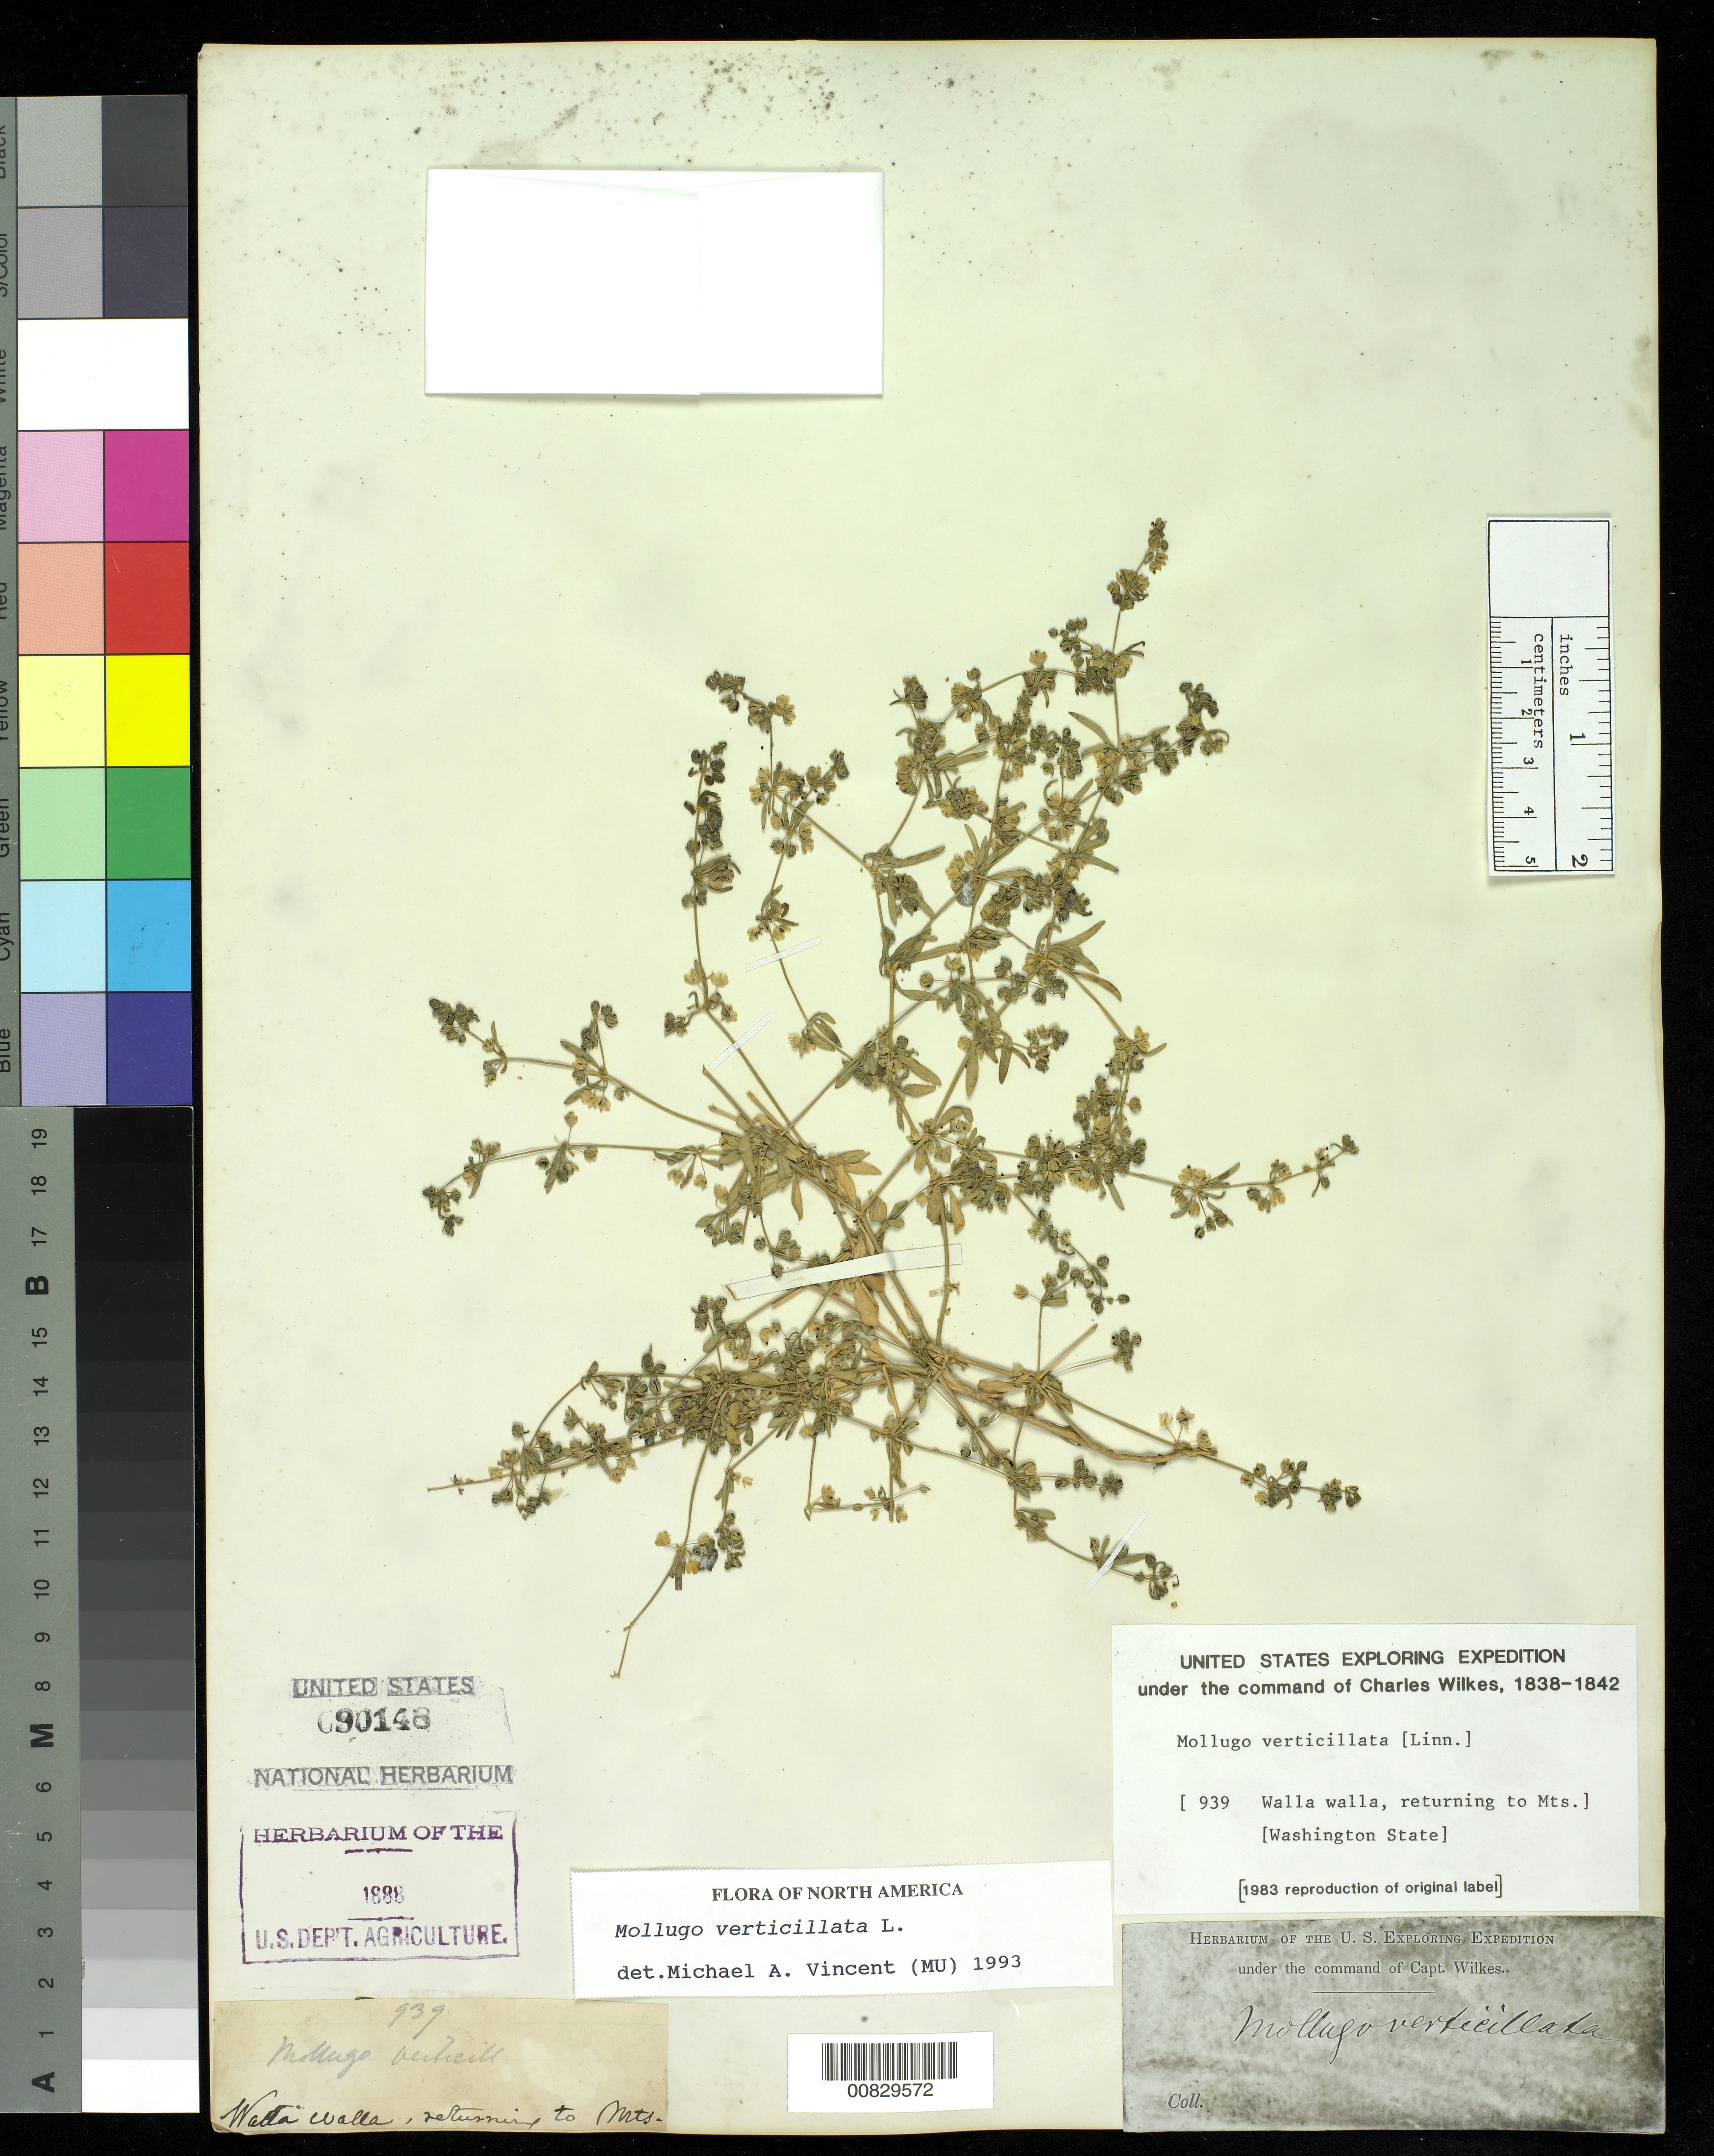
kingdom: Plantae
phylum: Tracheophyta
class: Magnoliopsida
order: Caryophyllales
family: Molluginaceae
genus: Mollugo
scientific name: Mollugo verticillata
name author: L.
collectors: Wilkes Explor. Exped.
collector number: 939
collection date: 1838/1842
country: United States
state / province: Washington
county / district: Walla Walla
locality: Walla Walla returning to mountains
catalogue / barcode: US 90148